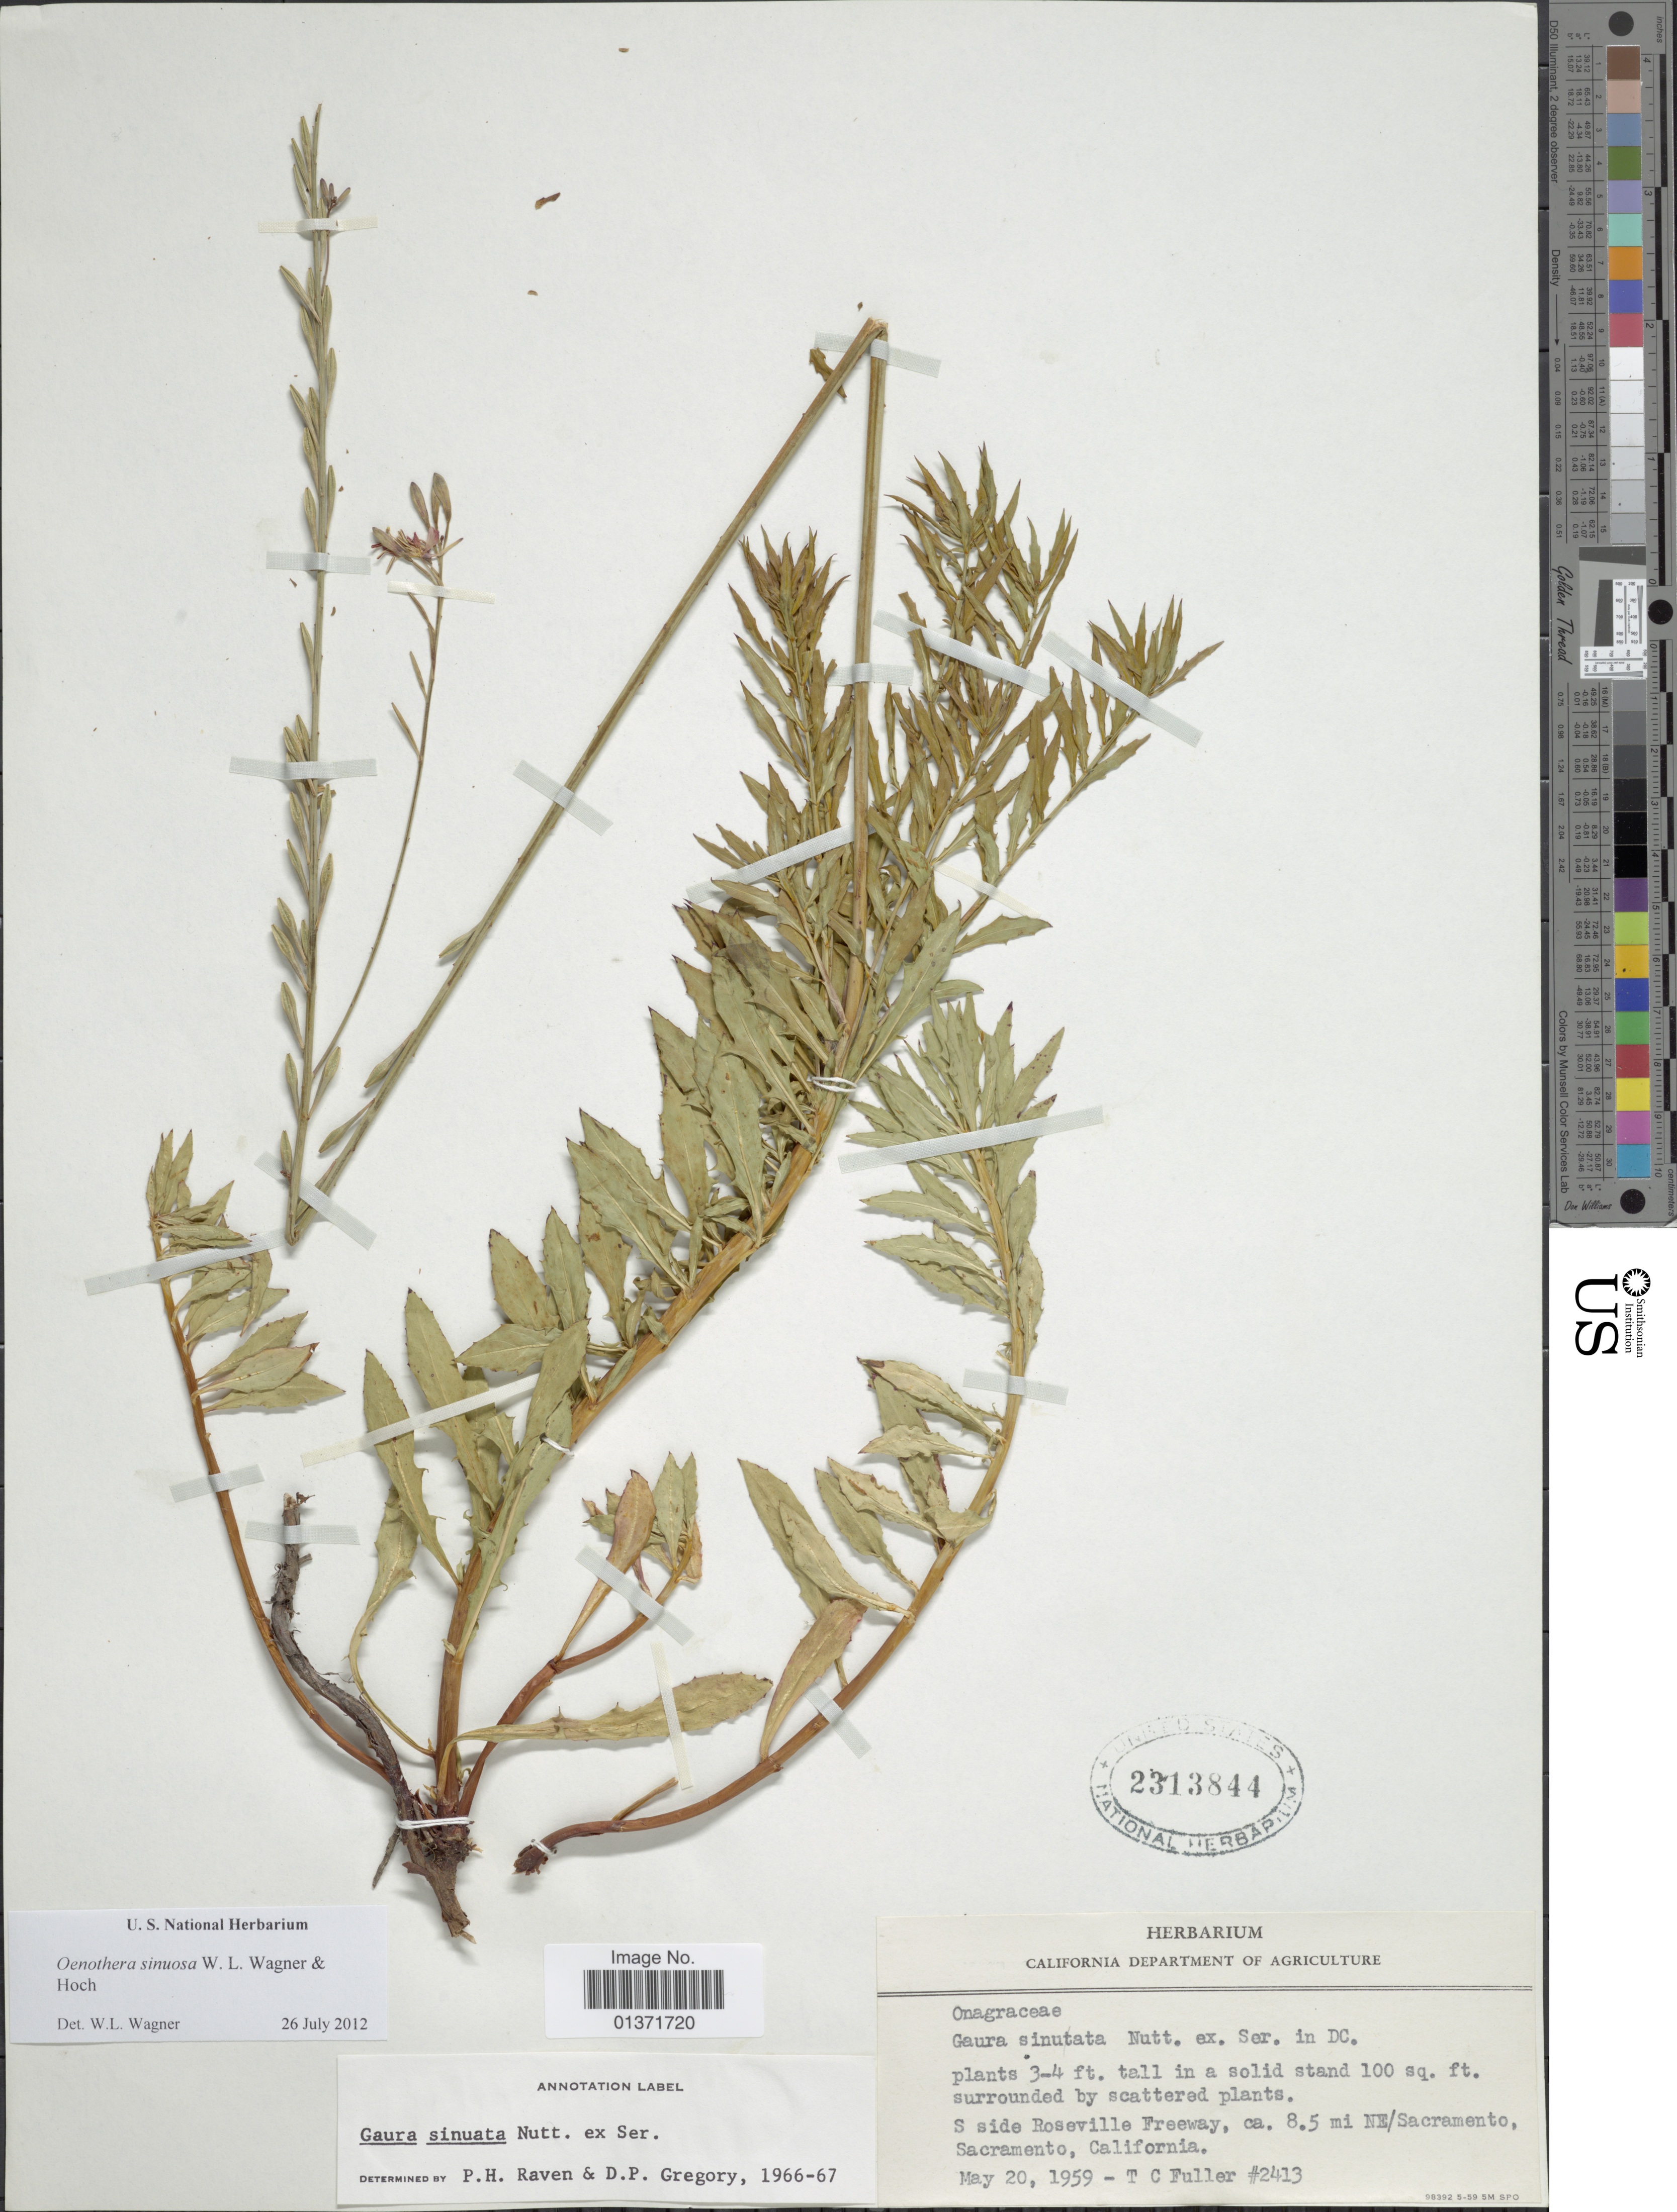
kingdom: Plantae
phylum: Tracheophyta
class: Magnoliopsida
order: Myrtales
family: Onagraceae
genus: Oenothera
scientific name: Oenothera sinuosa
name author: Nutt. ex Ser.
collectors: T. Fuller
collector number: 2413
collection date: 1959-05-20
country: United States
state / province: California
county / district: Sacramento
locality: S side Roseville Freeway, ca. 8.5 mi NE/Sacramento, Sacramento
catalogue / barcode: US 2313844